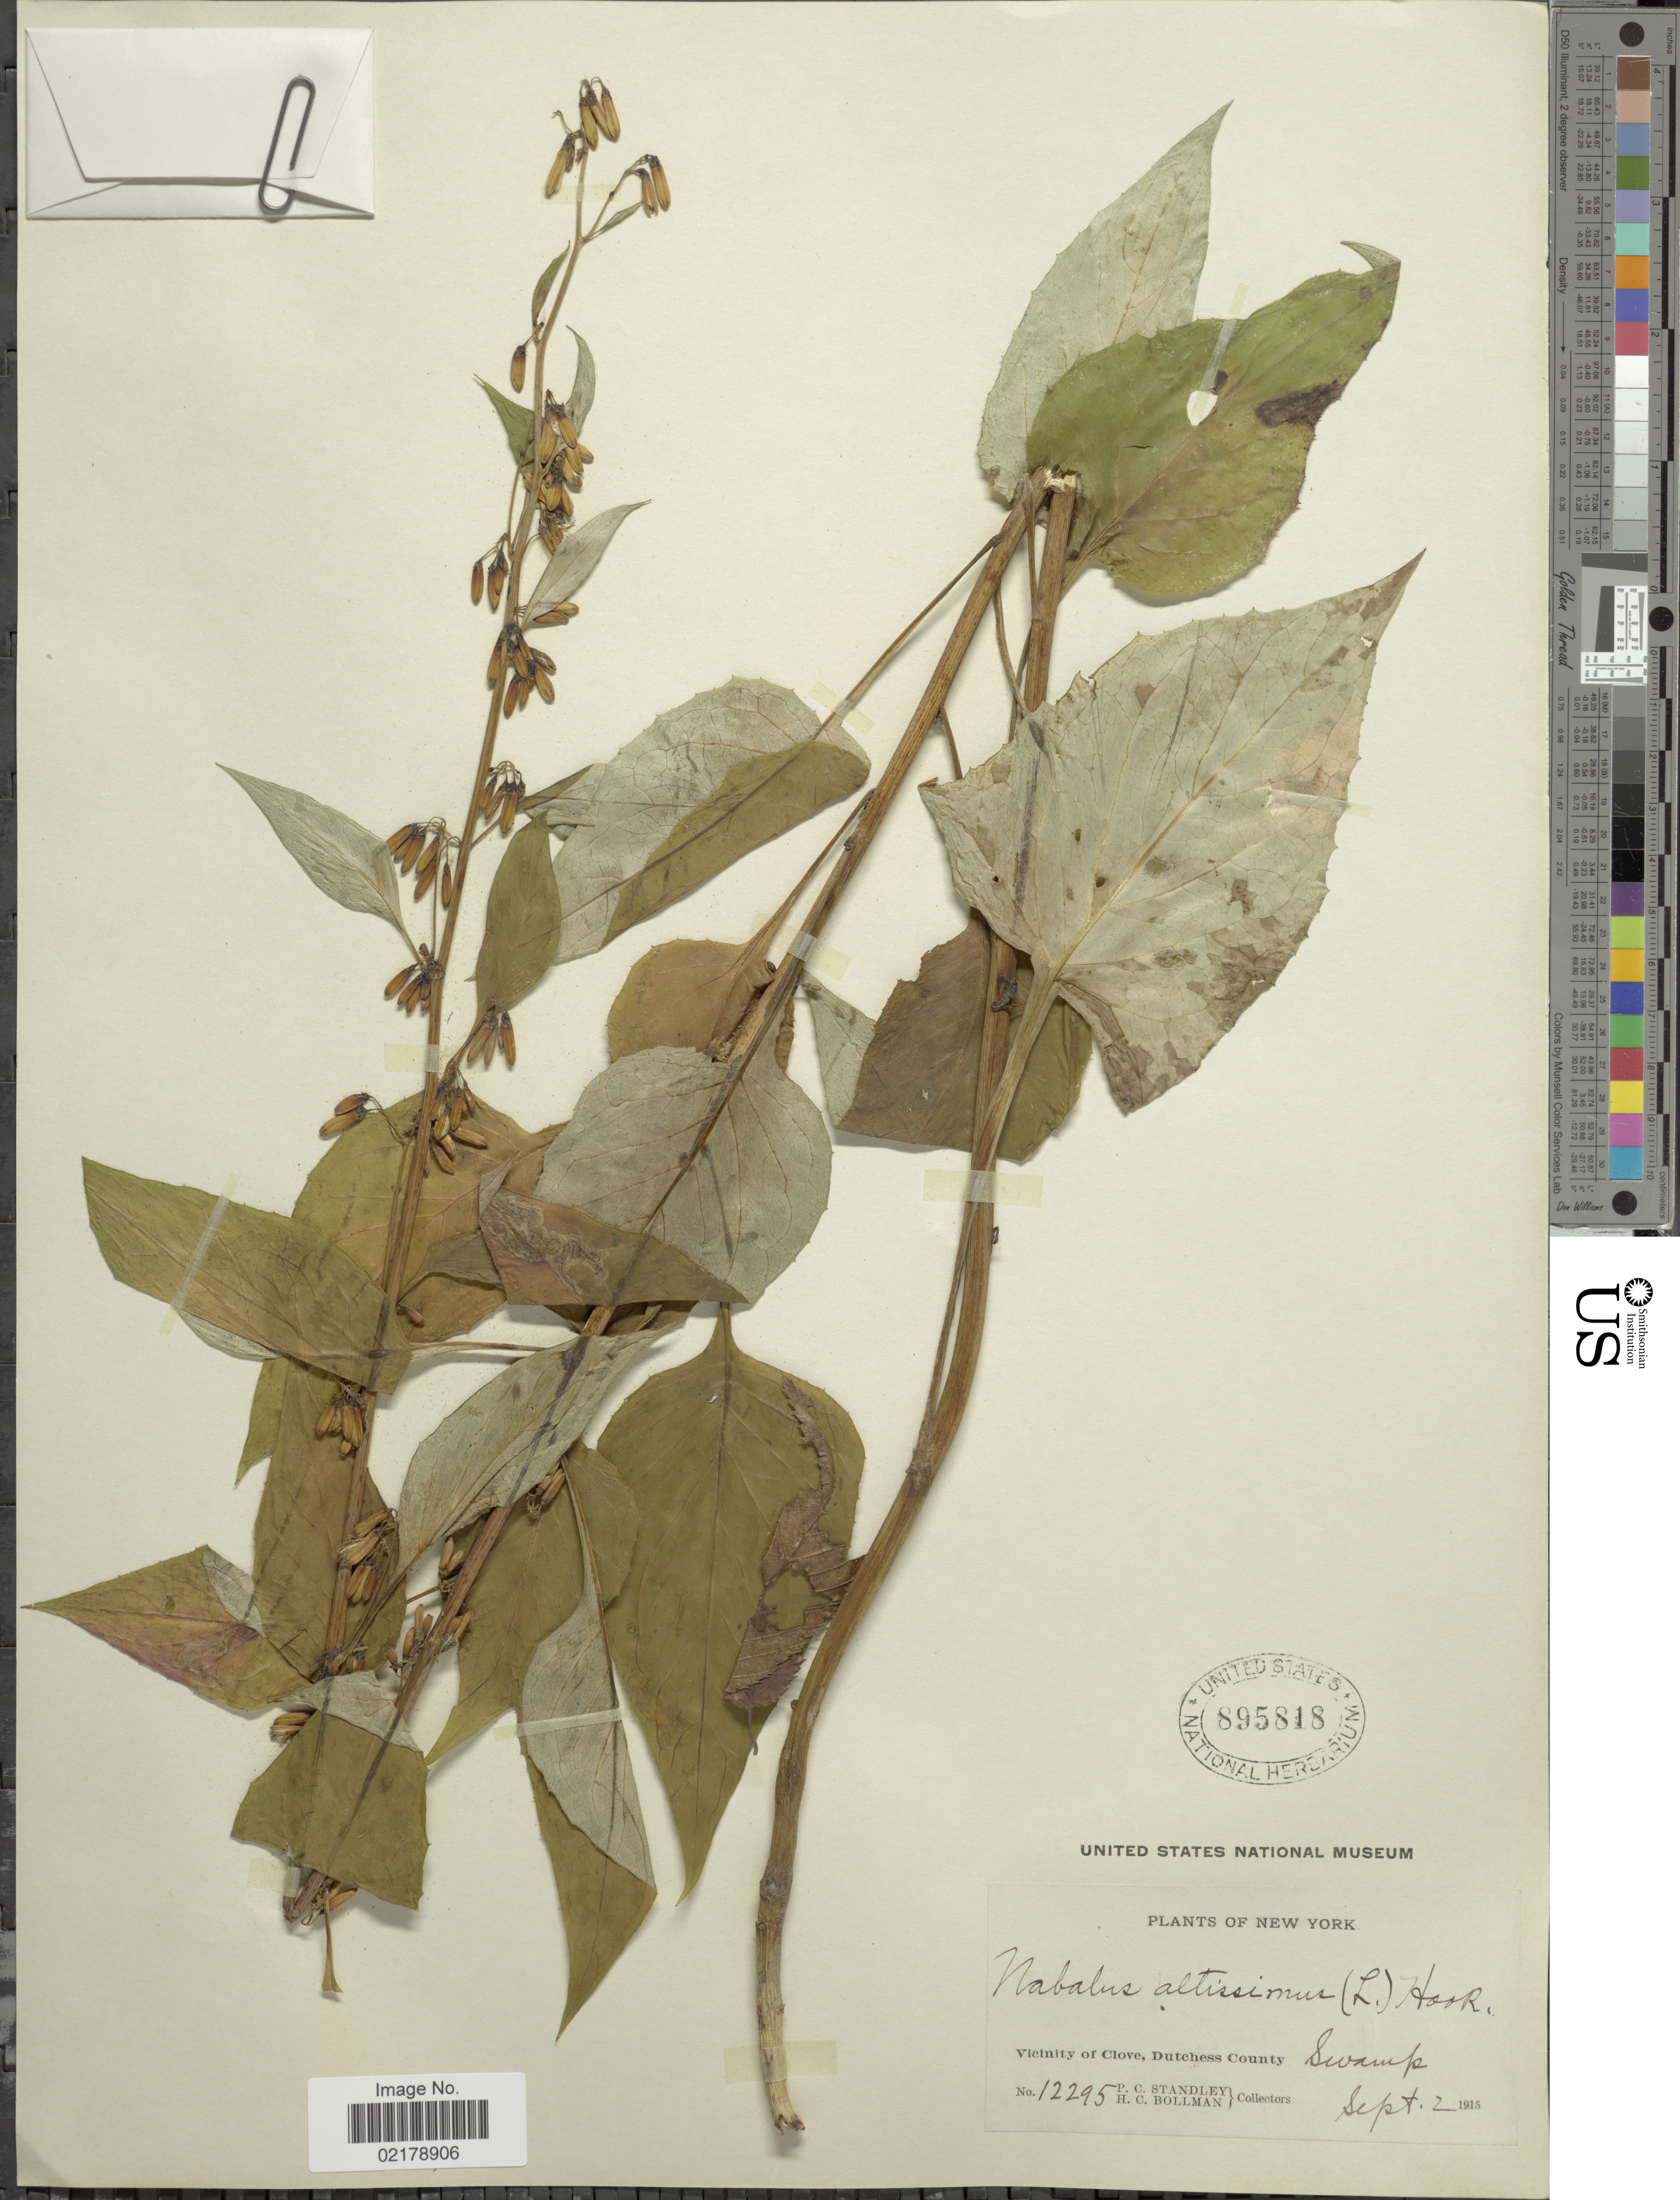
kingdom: Plantae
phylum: Tracheophyta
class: Magnoliopsida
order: Asterales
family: Asteraceae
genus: Nabalus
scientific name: Nabalus altissimus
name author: (L.) Hook.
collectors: P. C. Standley & H. C. Bollman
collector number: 12295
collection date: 1915-09-02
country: United States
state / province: New York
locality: Vicinity of Clove, Dutchess County, Swamp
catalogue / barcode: US 895818